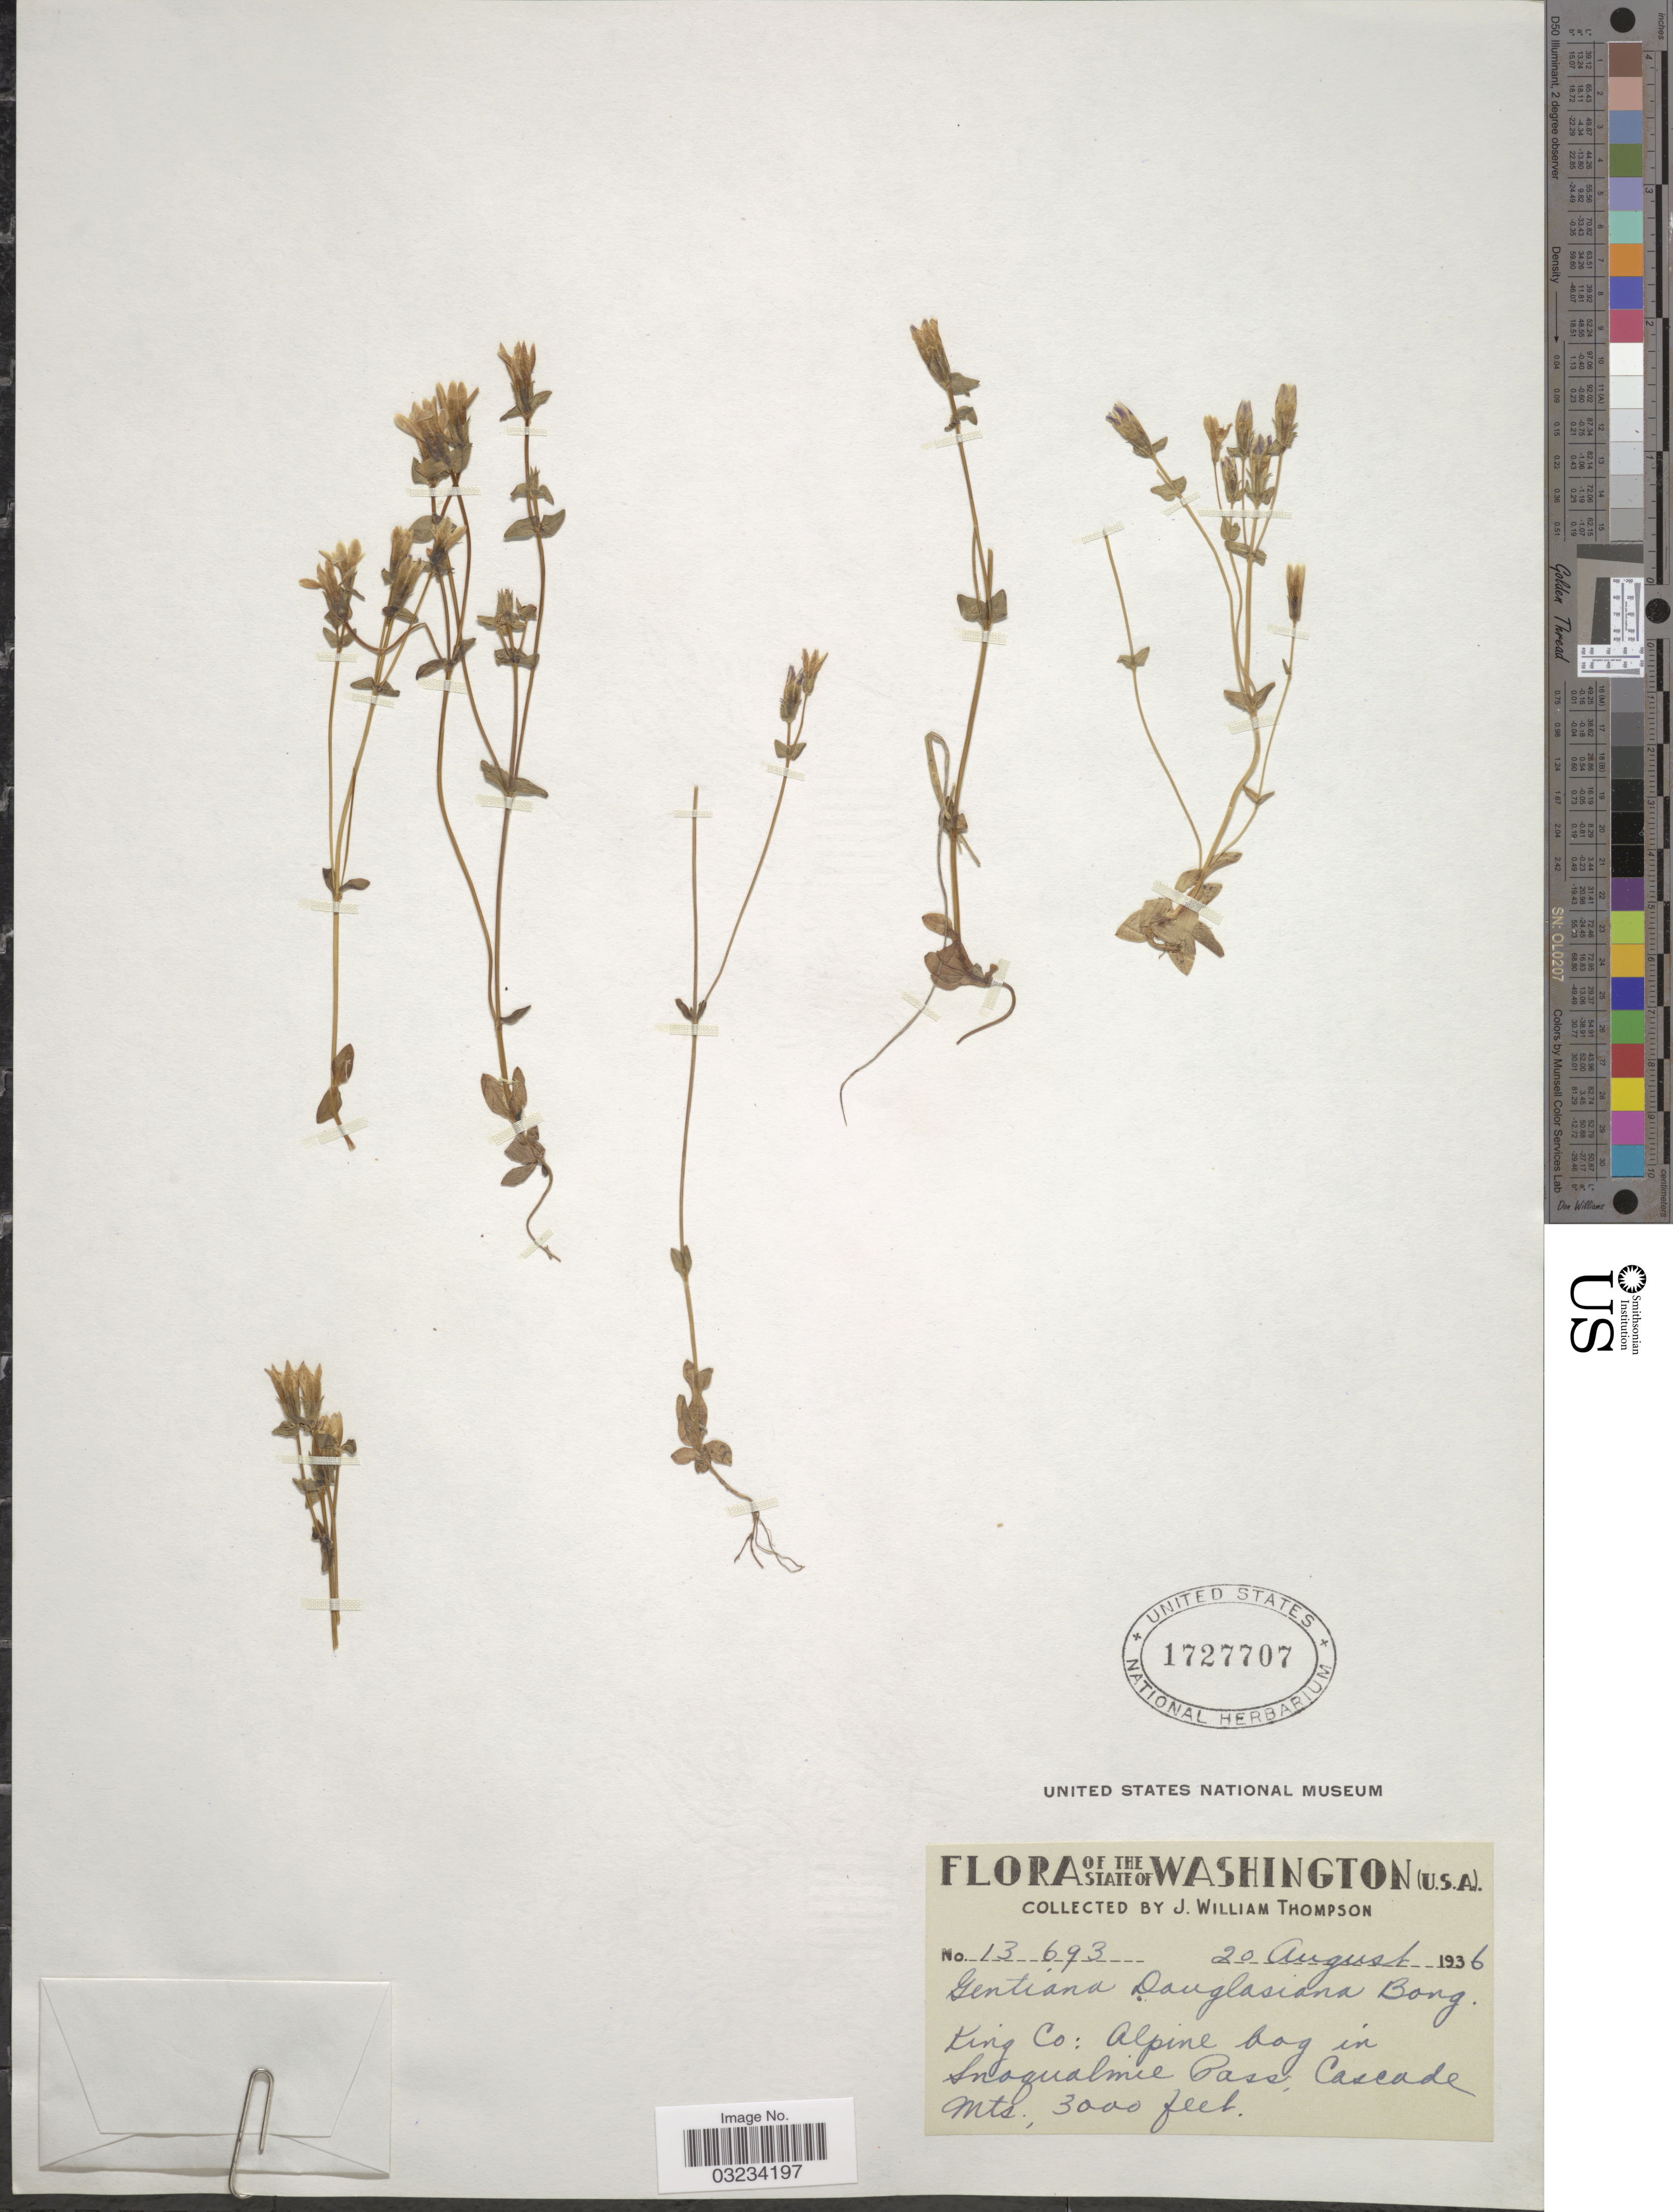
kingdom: Plantae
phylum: Tracheophyta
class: Magnoliopsida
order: Gentianales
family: Gentianaceae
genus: Gentiana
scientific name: Gentiana douglasiana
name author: Bong.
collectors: J. W. Thompson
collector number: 13693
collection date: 1936-08-20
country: United States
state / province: Washington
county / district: King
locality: King Co: Alpine bog in Snoqualmie Pass, Cascade Mts.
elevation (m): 914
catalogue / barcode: US 1727707